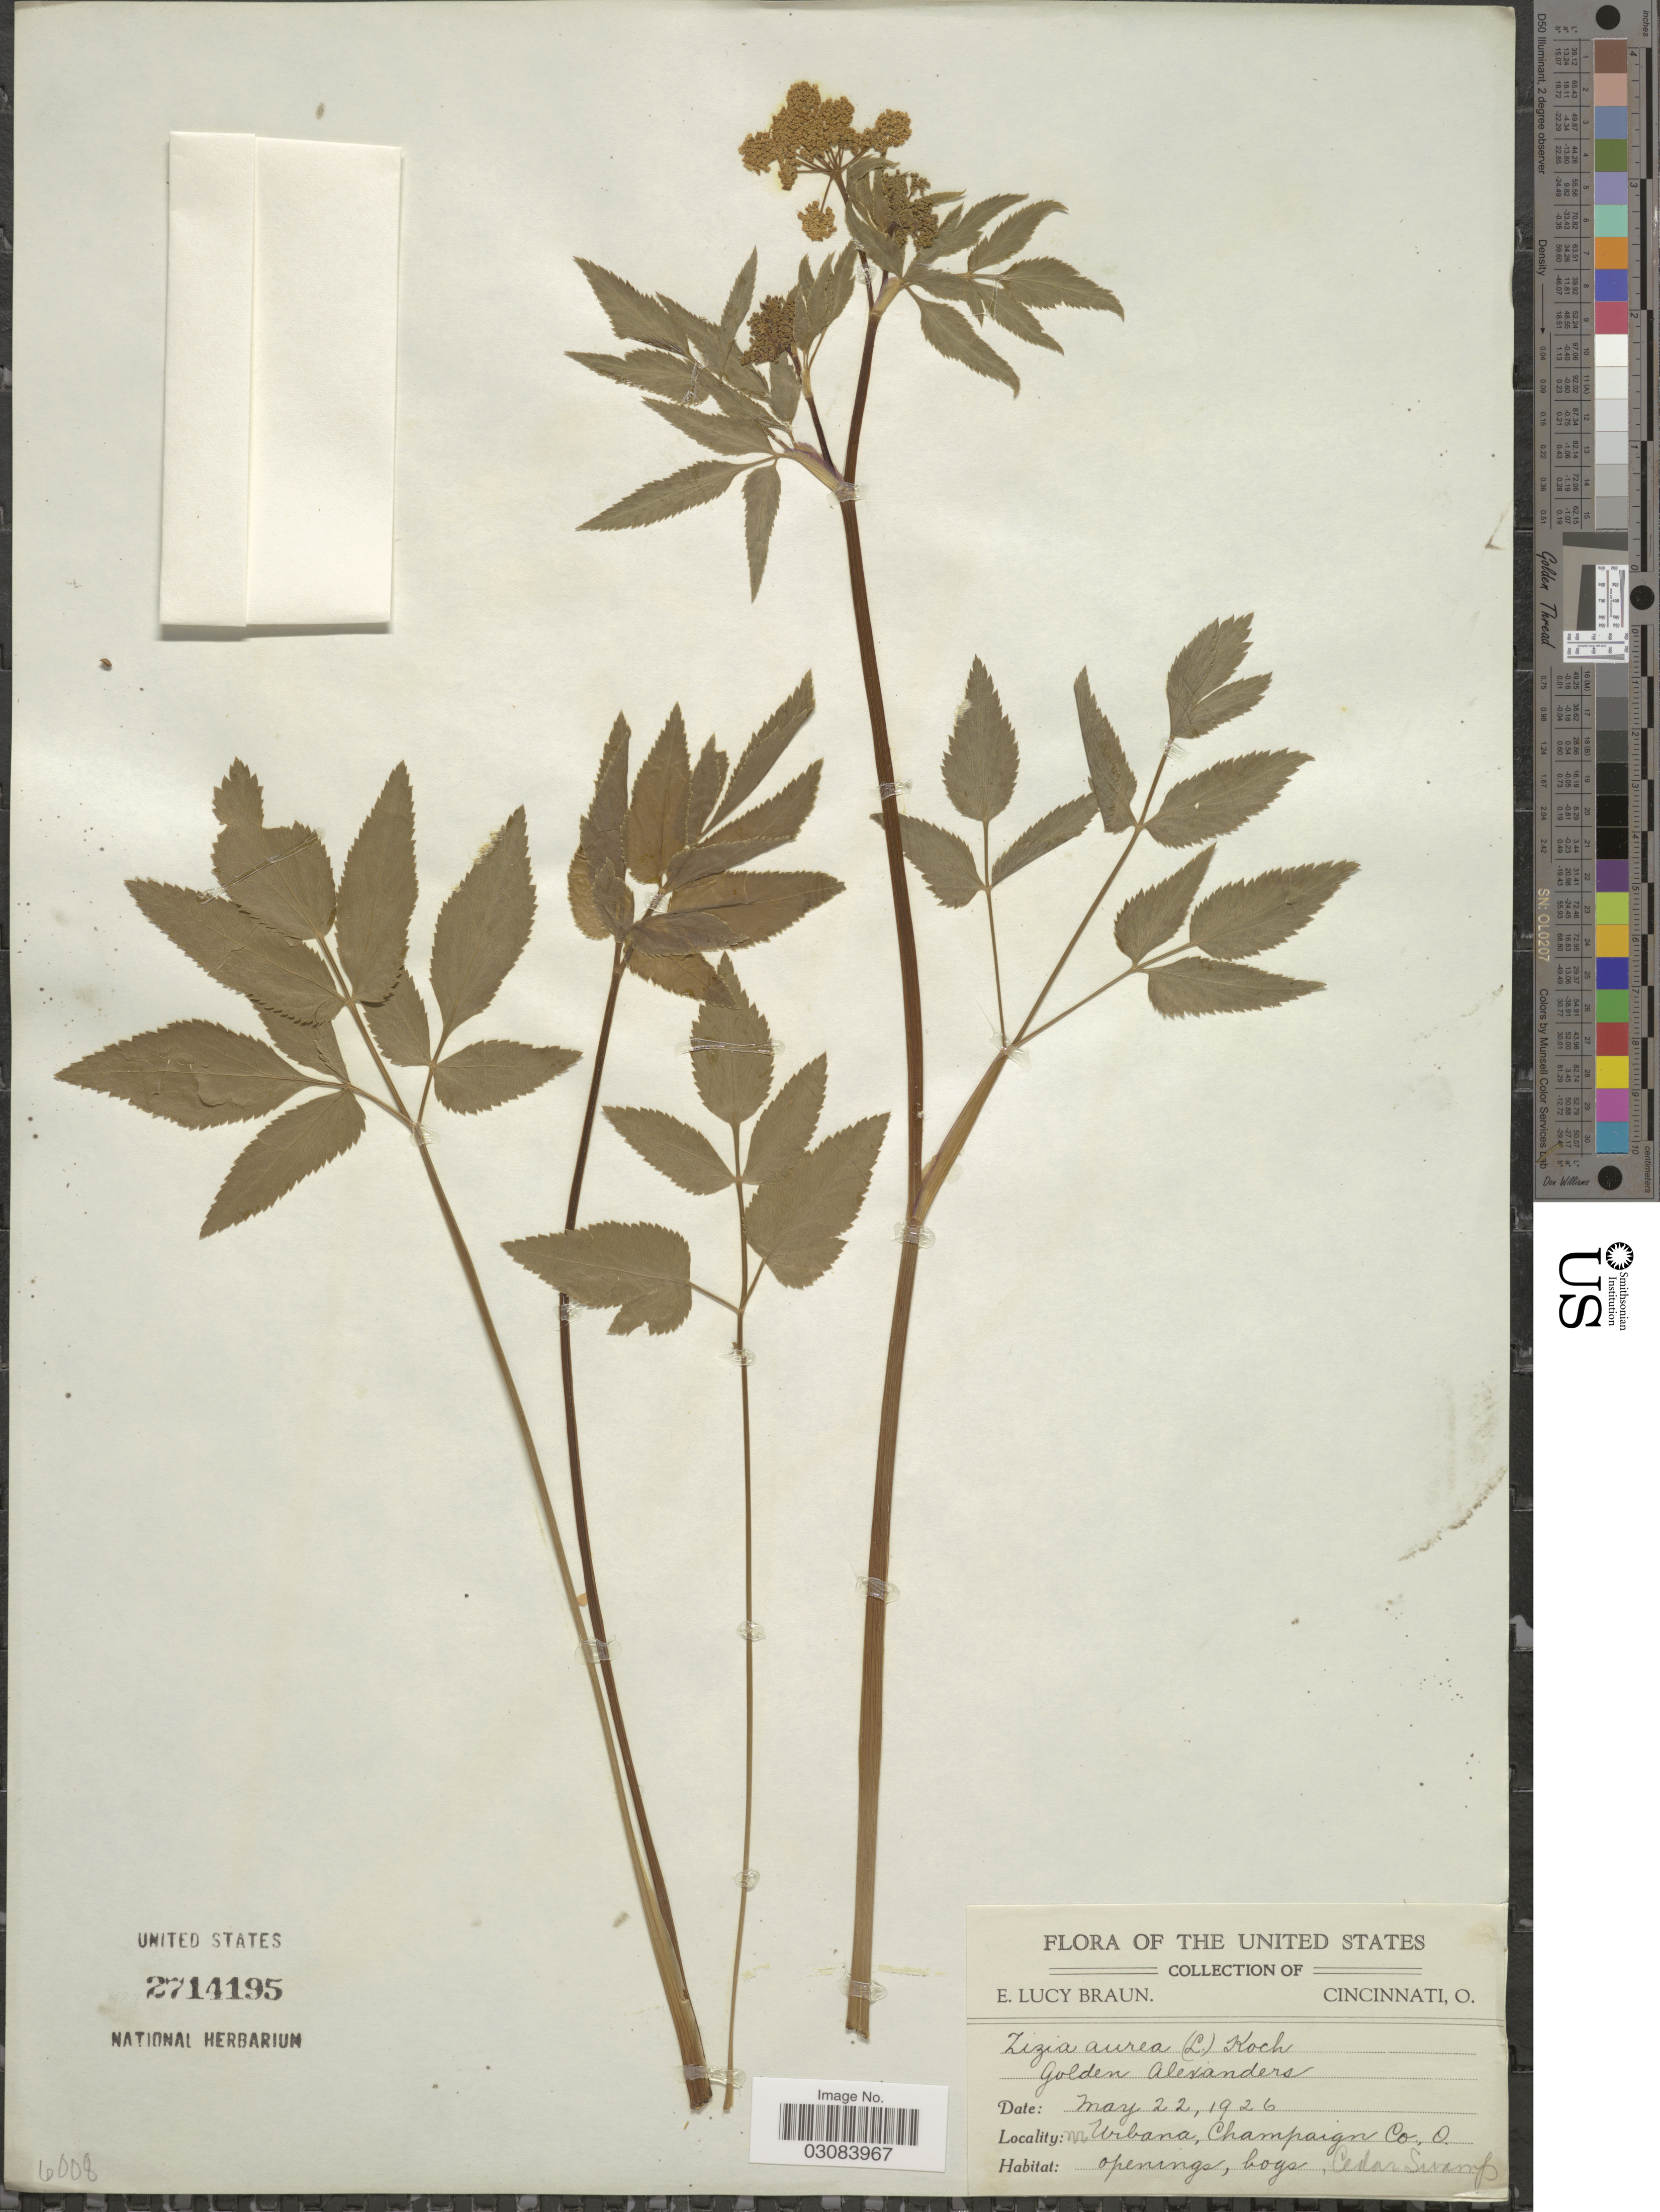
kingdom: Plantae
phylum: Tracheophyta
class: Magnoliopsida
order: Apiales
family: Apiaceae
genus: Zizia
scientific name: Zizia aurea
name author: (L.) Koch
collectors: E. L. Braun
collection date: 1926-05-22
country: United States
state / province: Ohio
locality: Urbana, Champaign Co. Cedar swamp.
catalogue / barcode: US 2714195